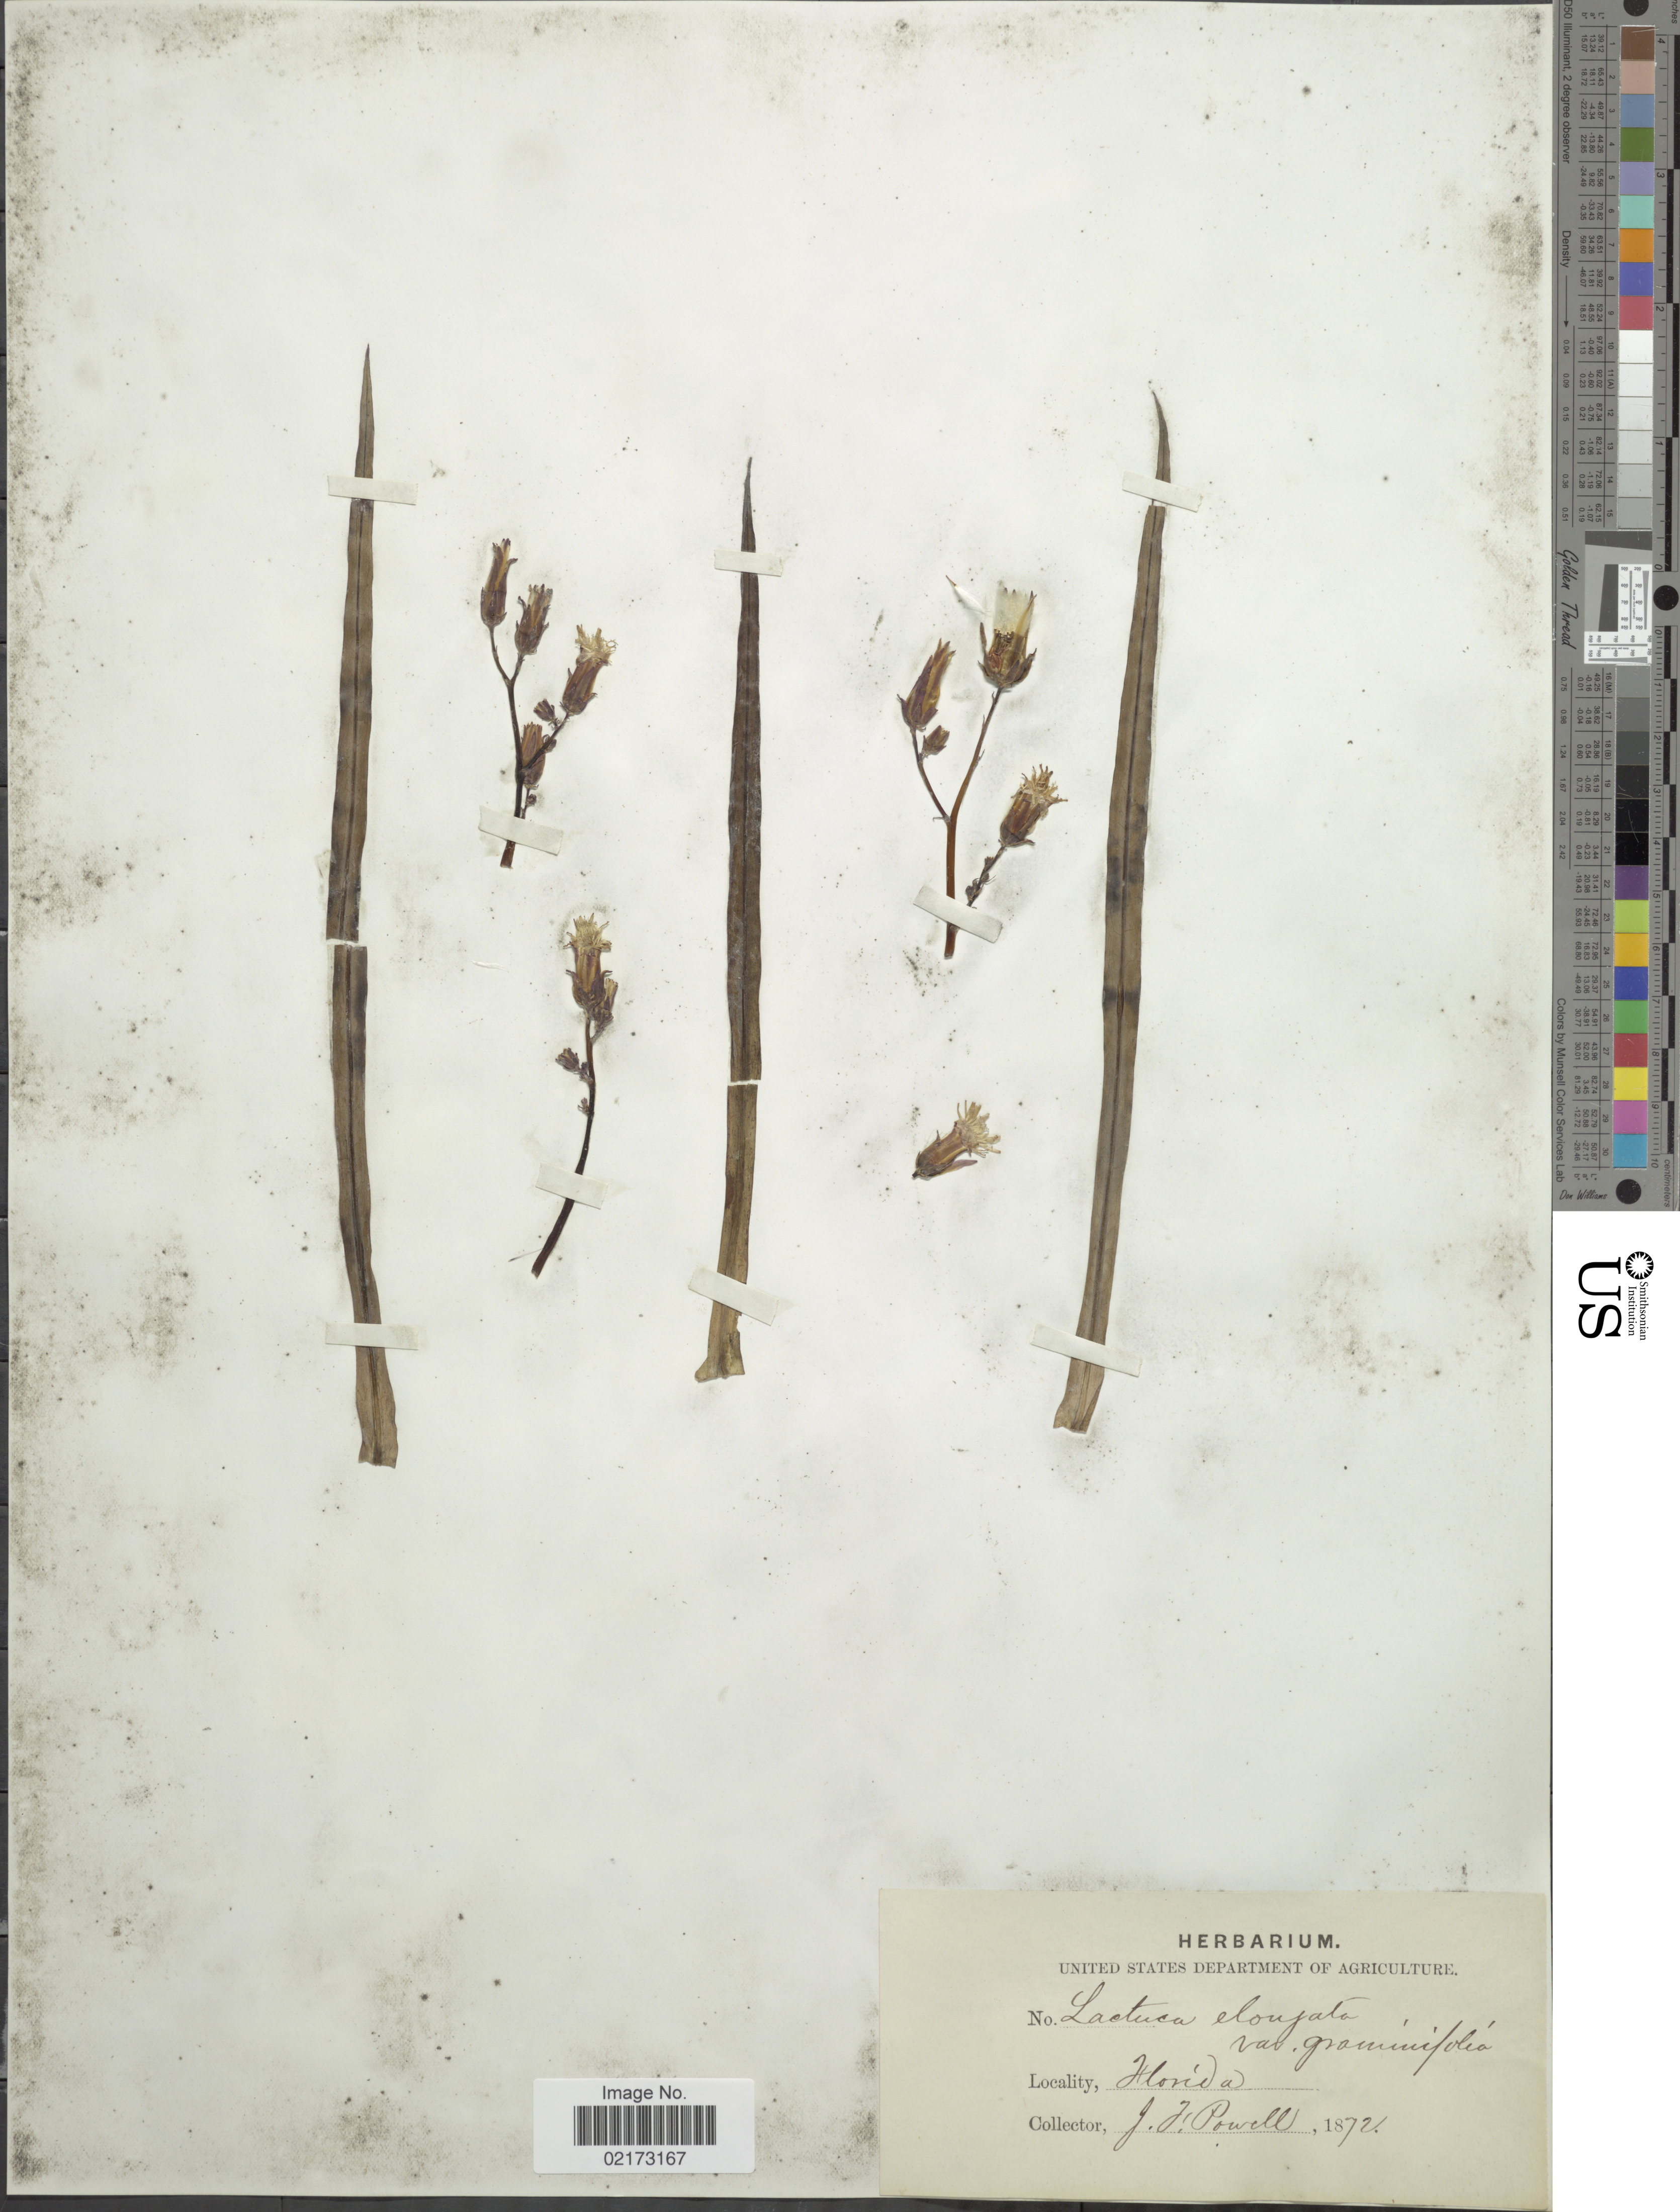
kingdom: Plantae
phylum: Tracheophyta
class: Magnoliopsida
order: Asterales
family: Asteraceae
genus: Lactuca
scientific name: Lactuca graminifolia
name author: Michx.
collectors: J. Powell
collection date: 1872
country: United States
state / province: Florida